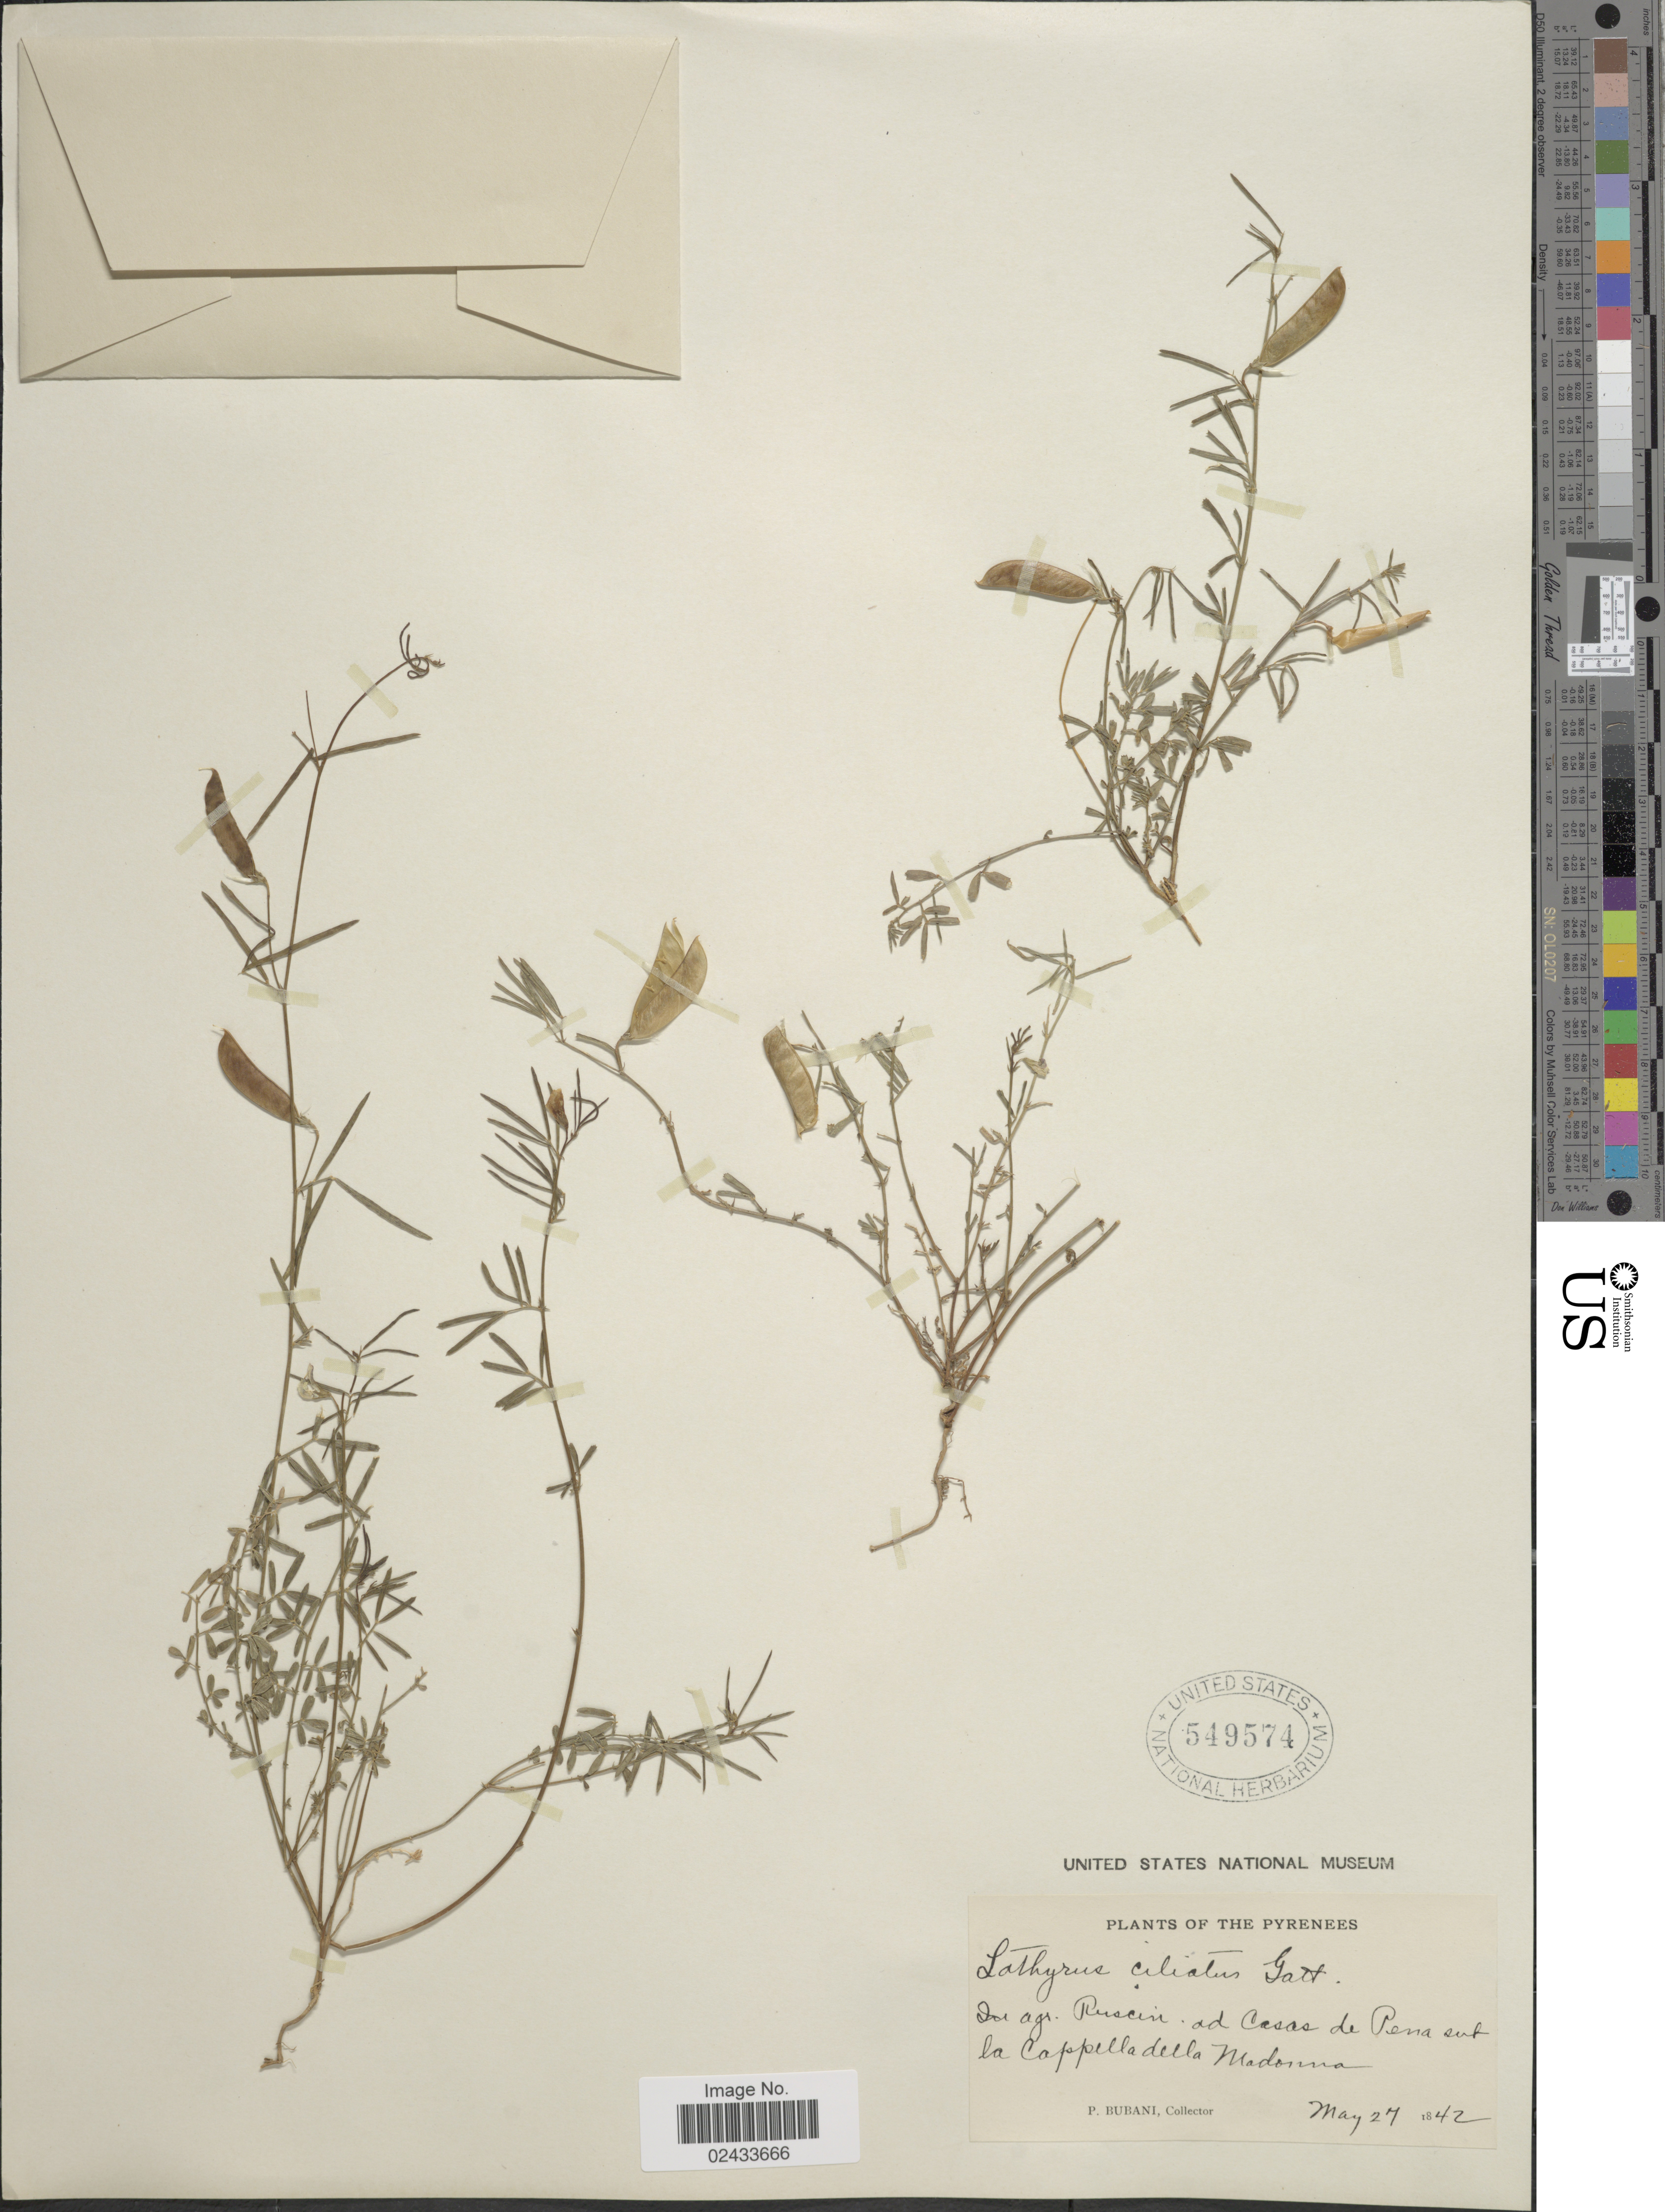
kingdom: Plantae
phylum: Tracheophyta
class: Magnoliopsida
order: Fabales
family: Fabaceae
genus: Lathyrus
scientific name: Lathyrus saxatilis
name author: (Vent.) Vis.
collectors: P. Bubani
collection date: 1842-05-27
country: Italy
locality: In agr. Ruscin. ad Casas de Pena sub la Cappella della Madonna.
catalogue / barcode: US 549574